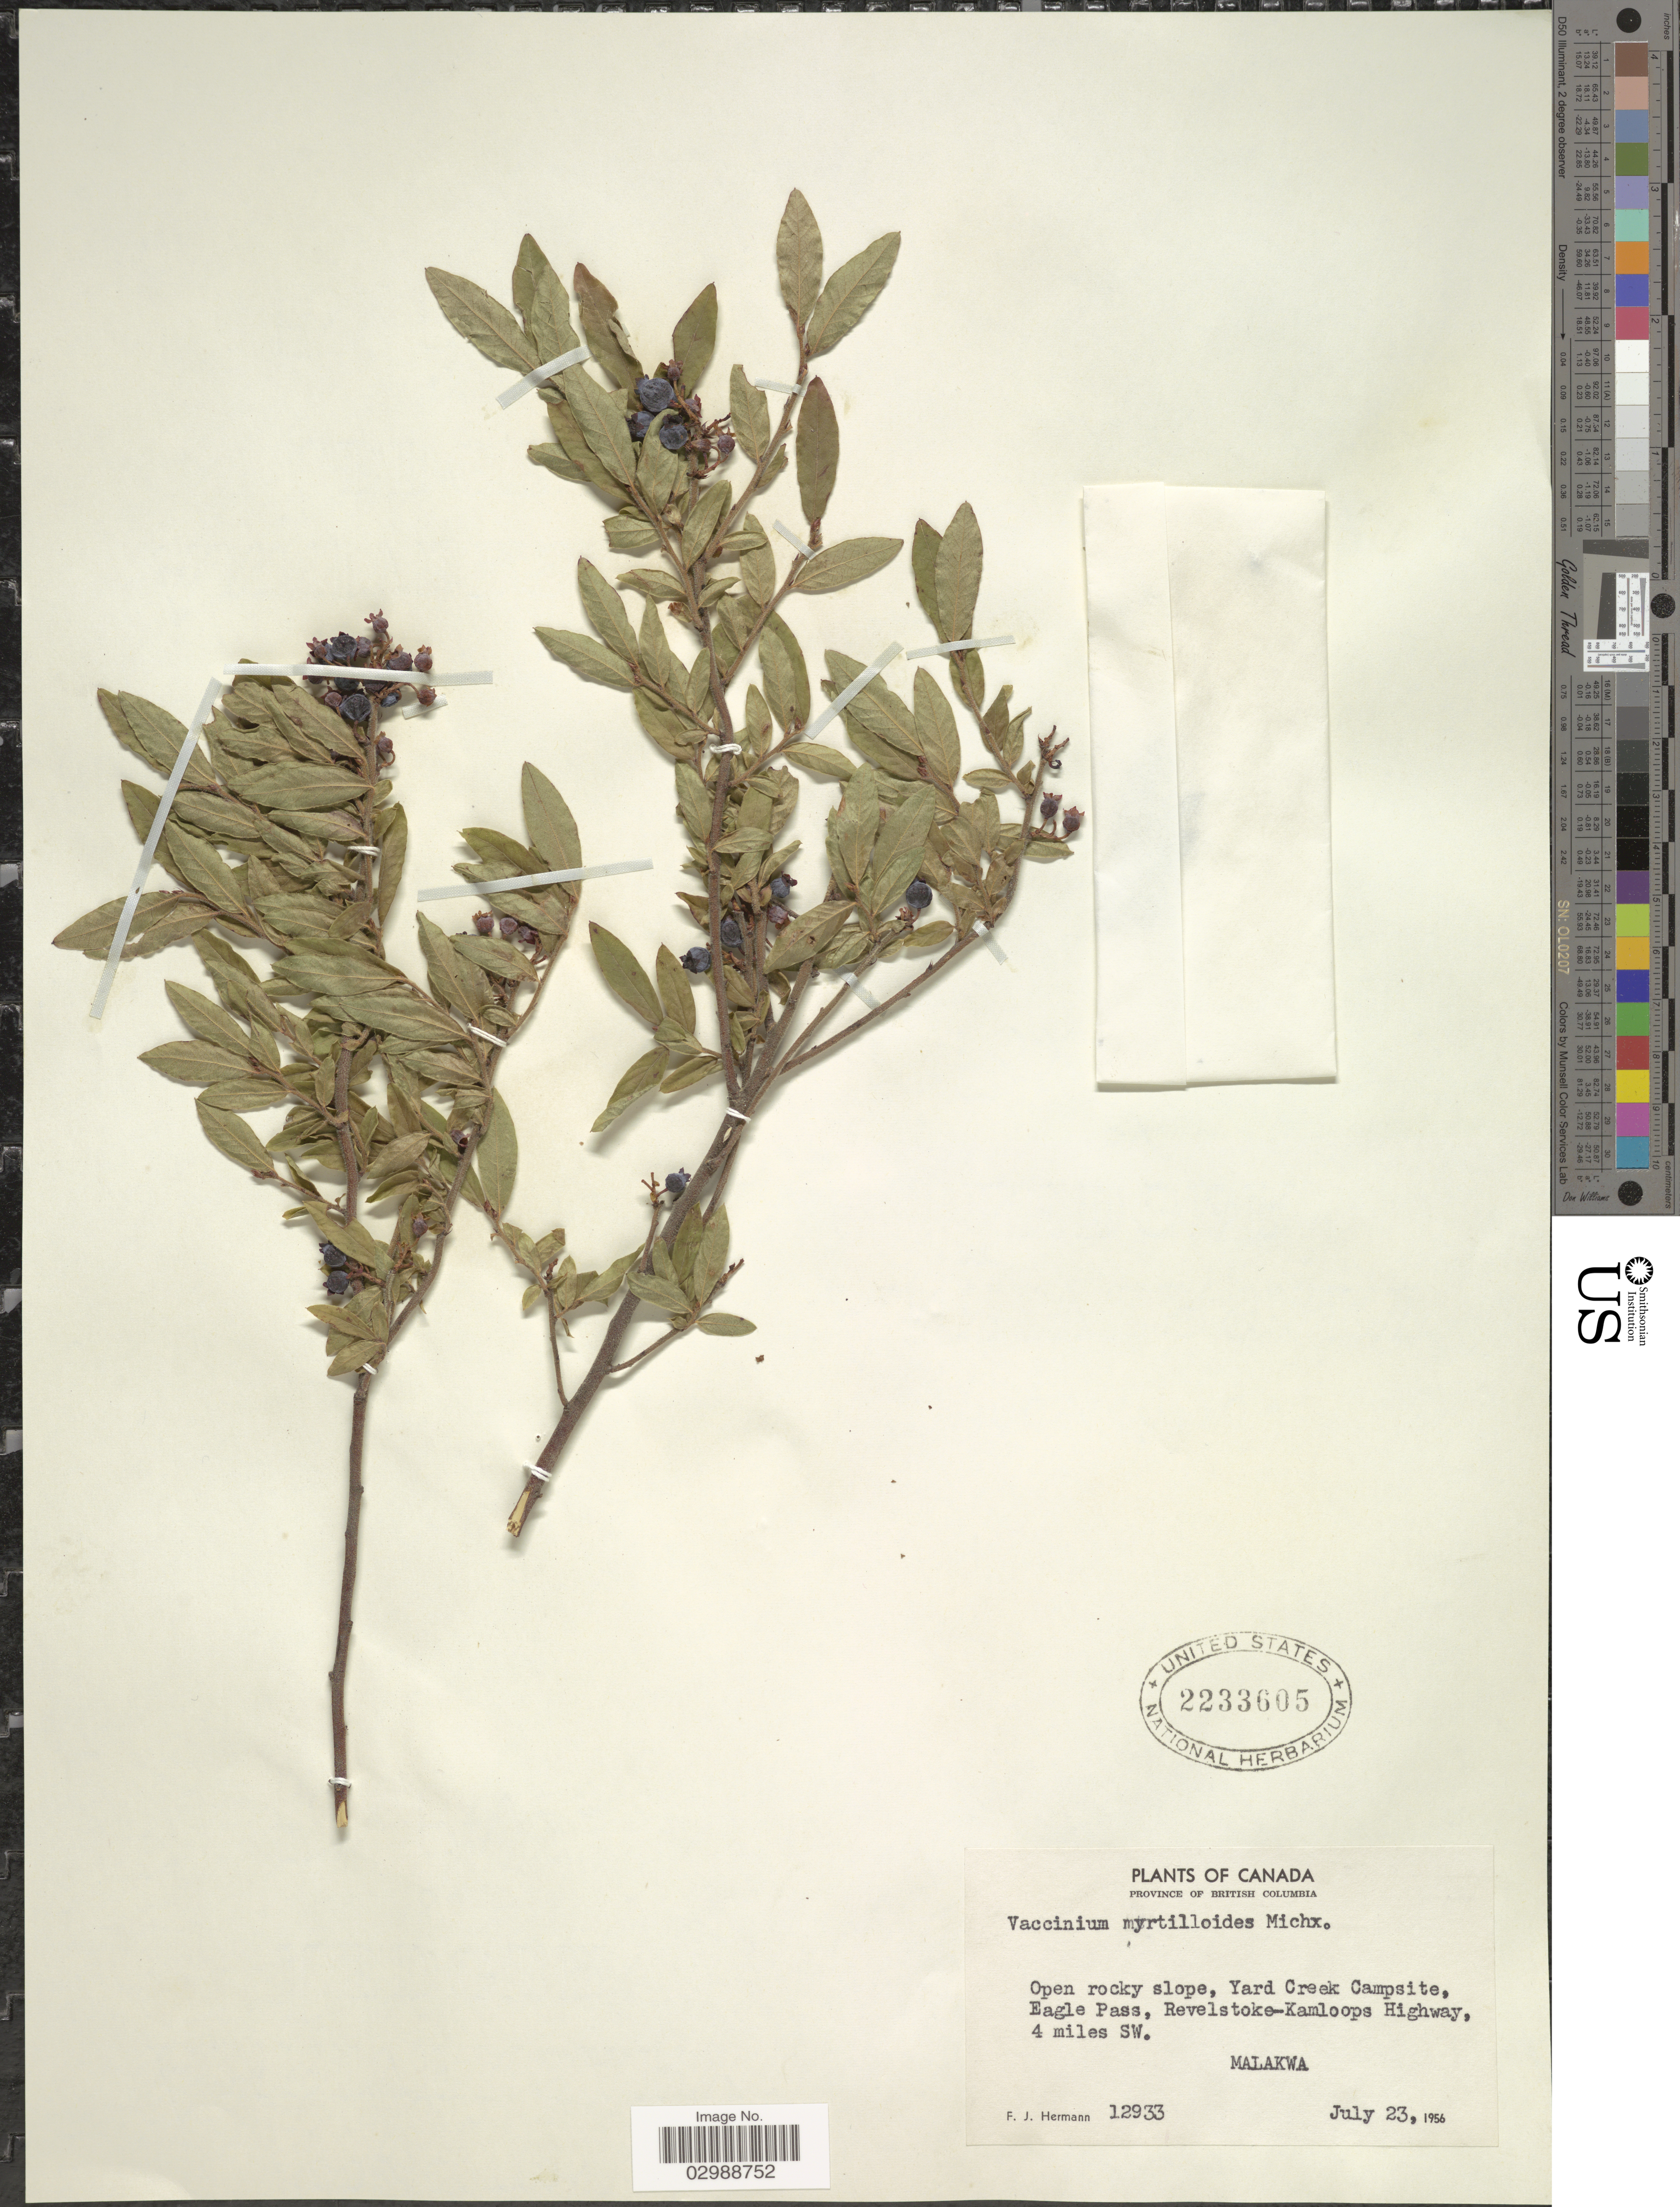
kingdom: Plantae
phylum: Tracheophyta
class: Magnoliopsida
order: Ericales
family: Ericaceae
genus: Vaccinium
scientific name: Vaccinium myrtilloides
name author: Michx.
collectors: F. J. Hermann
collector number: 12933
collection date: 1956-07-23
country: Canada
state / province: British Columbia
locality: Yard Creek Campsite, Eagle Pass, Revelstoke-Kamloops Highway, 4 miles SW. Malakwa.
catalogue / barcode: US 2233605